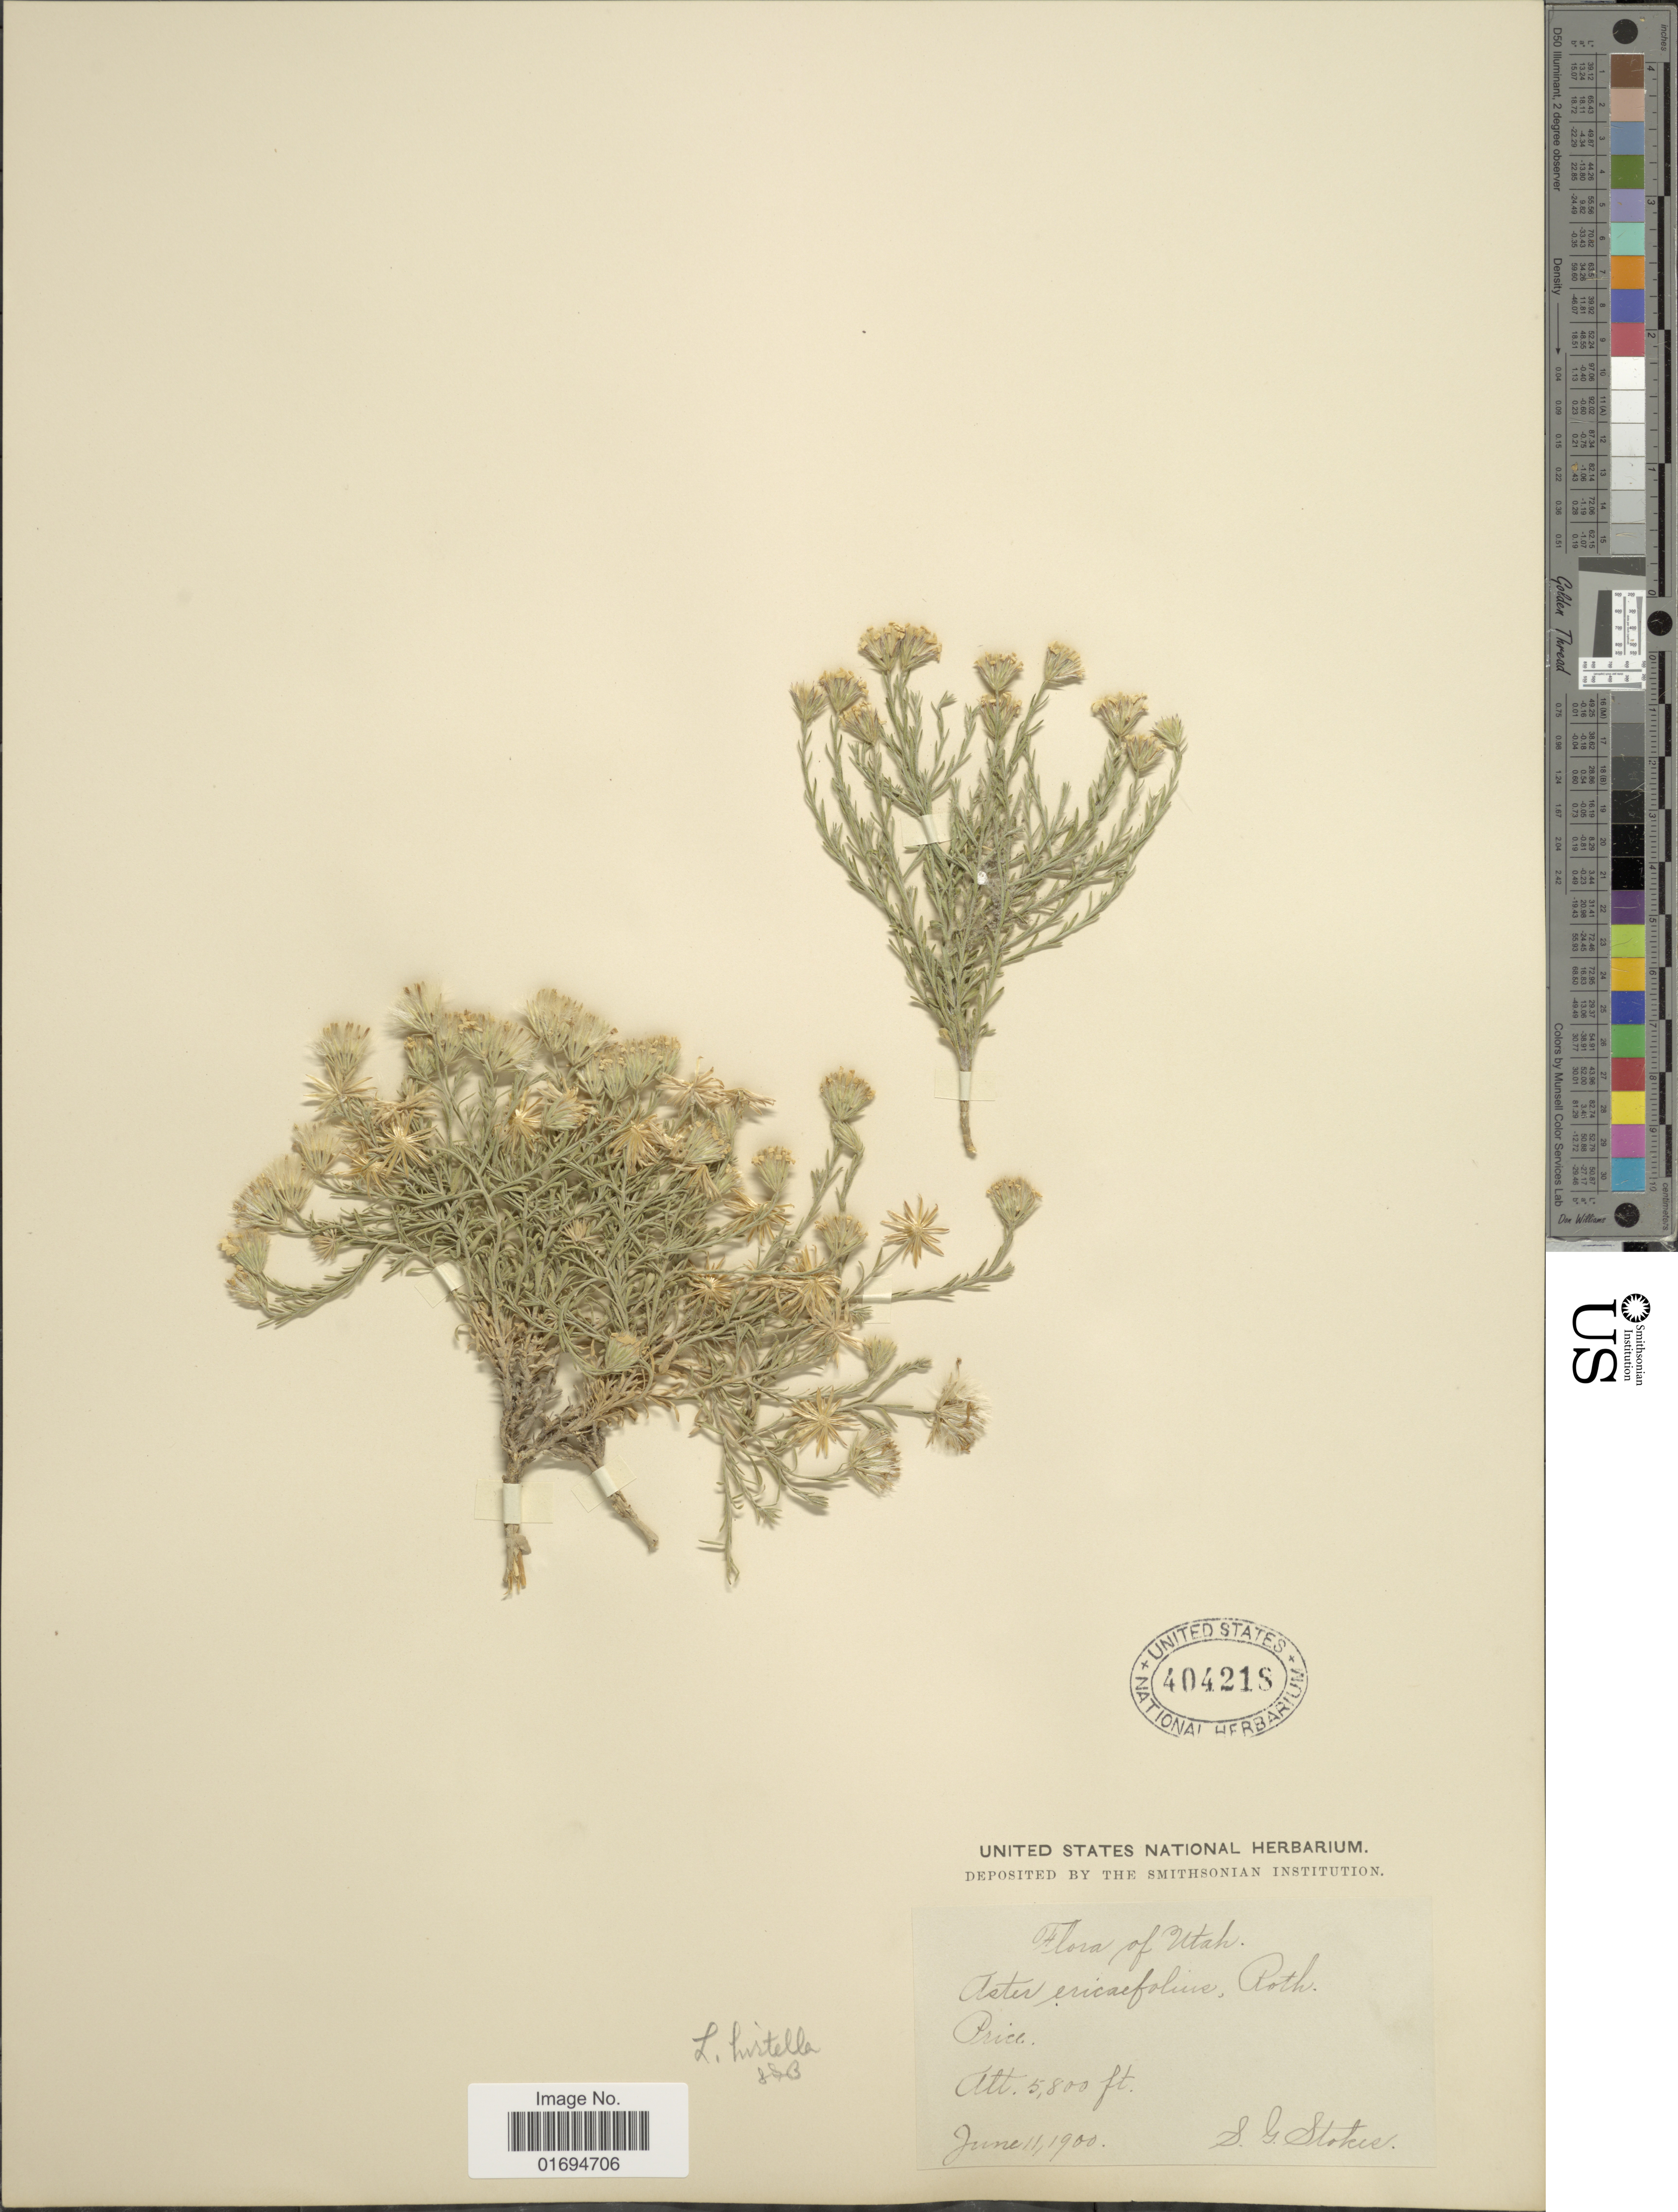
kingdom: Plantae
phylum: Tracheophyta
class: Magnoliopsida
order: Asterales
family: Asteraceae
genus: Chaetopappa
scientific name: Chaetopappa ericoides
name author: (Torr.) G.L. Nesom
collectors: S. G. Stokes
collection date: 1900-06-11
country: United States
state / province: Utah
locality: Price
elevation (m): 1768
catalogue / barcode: US 404218